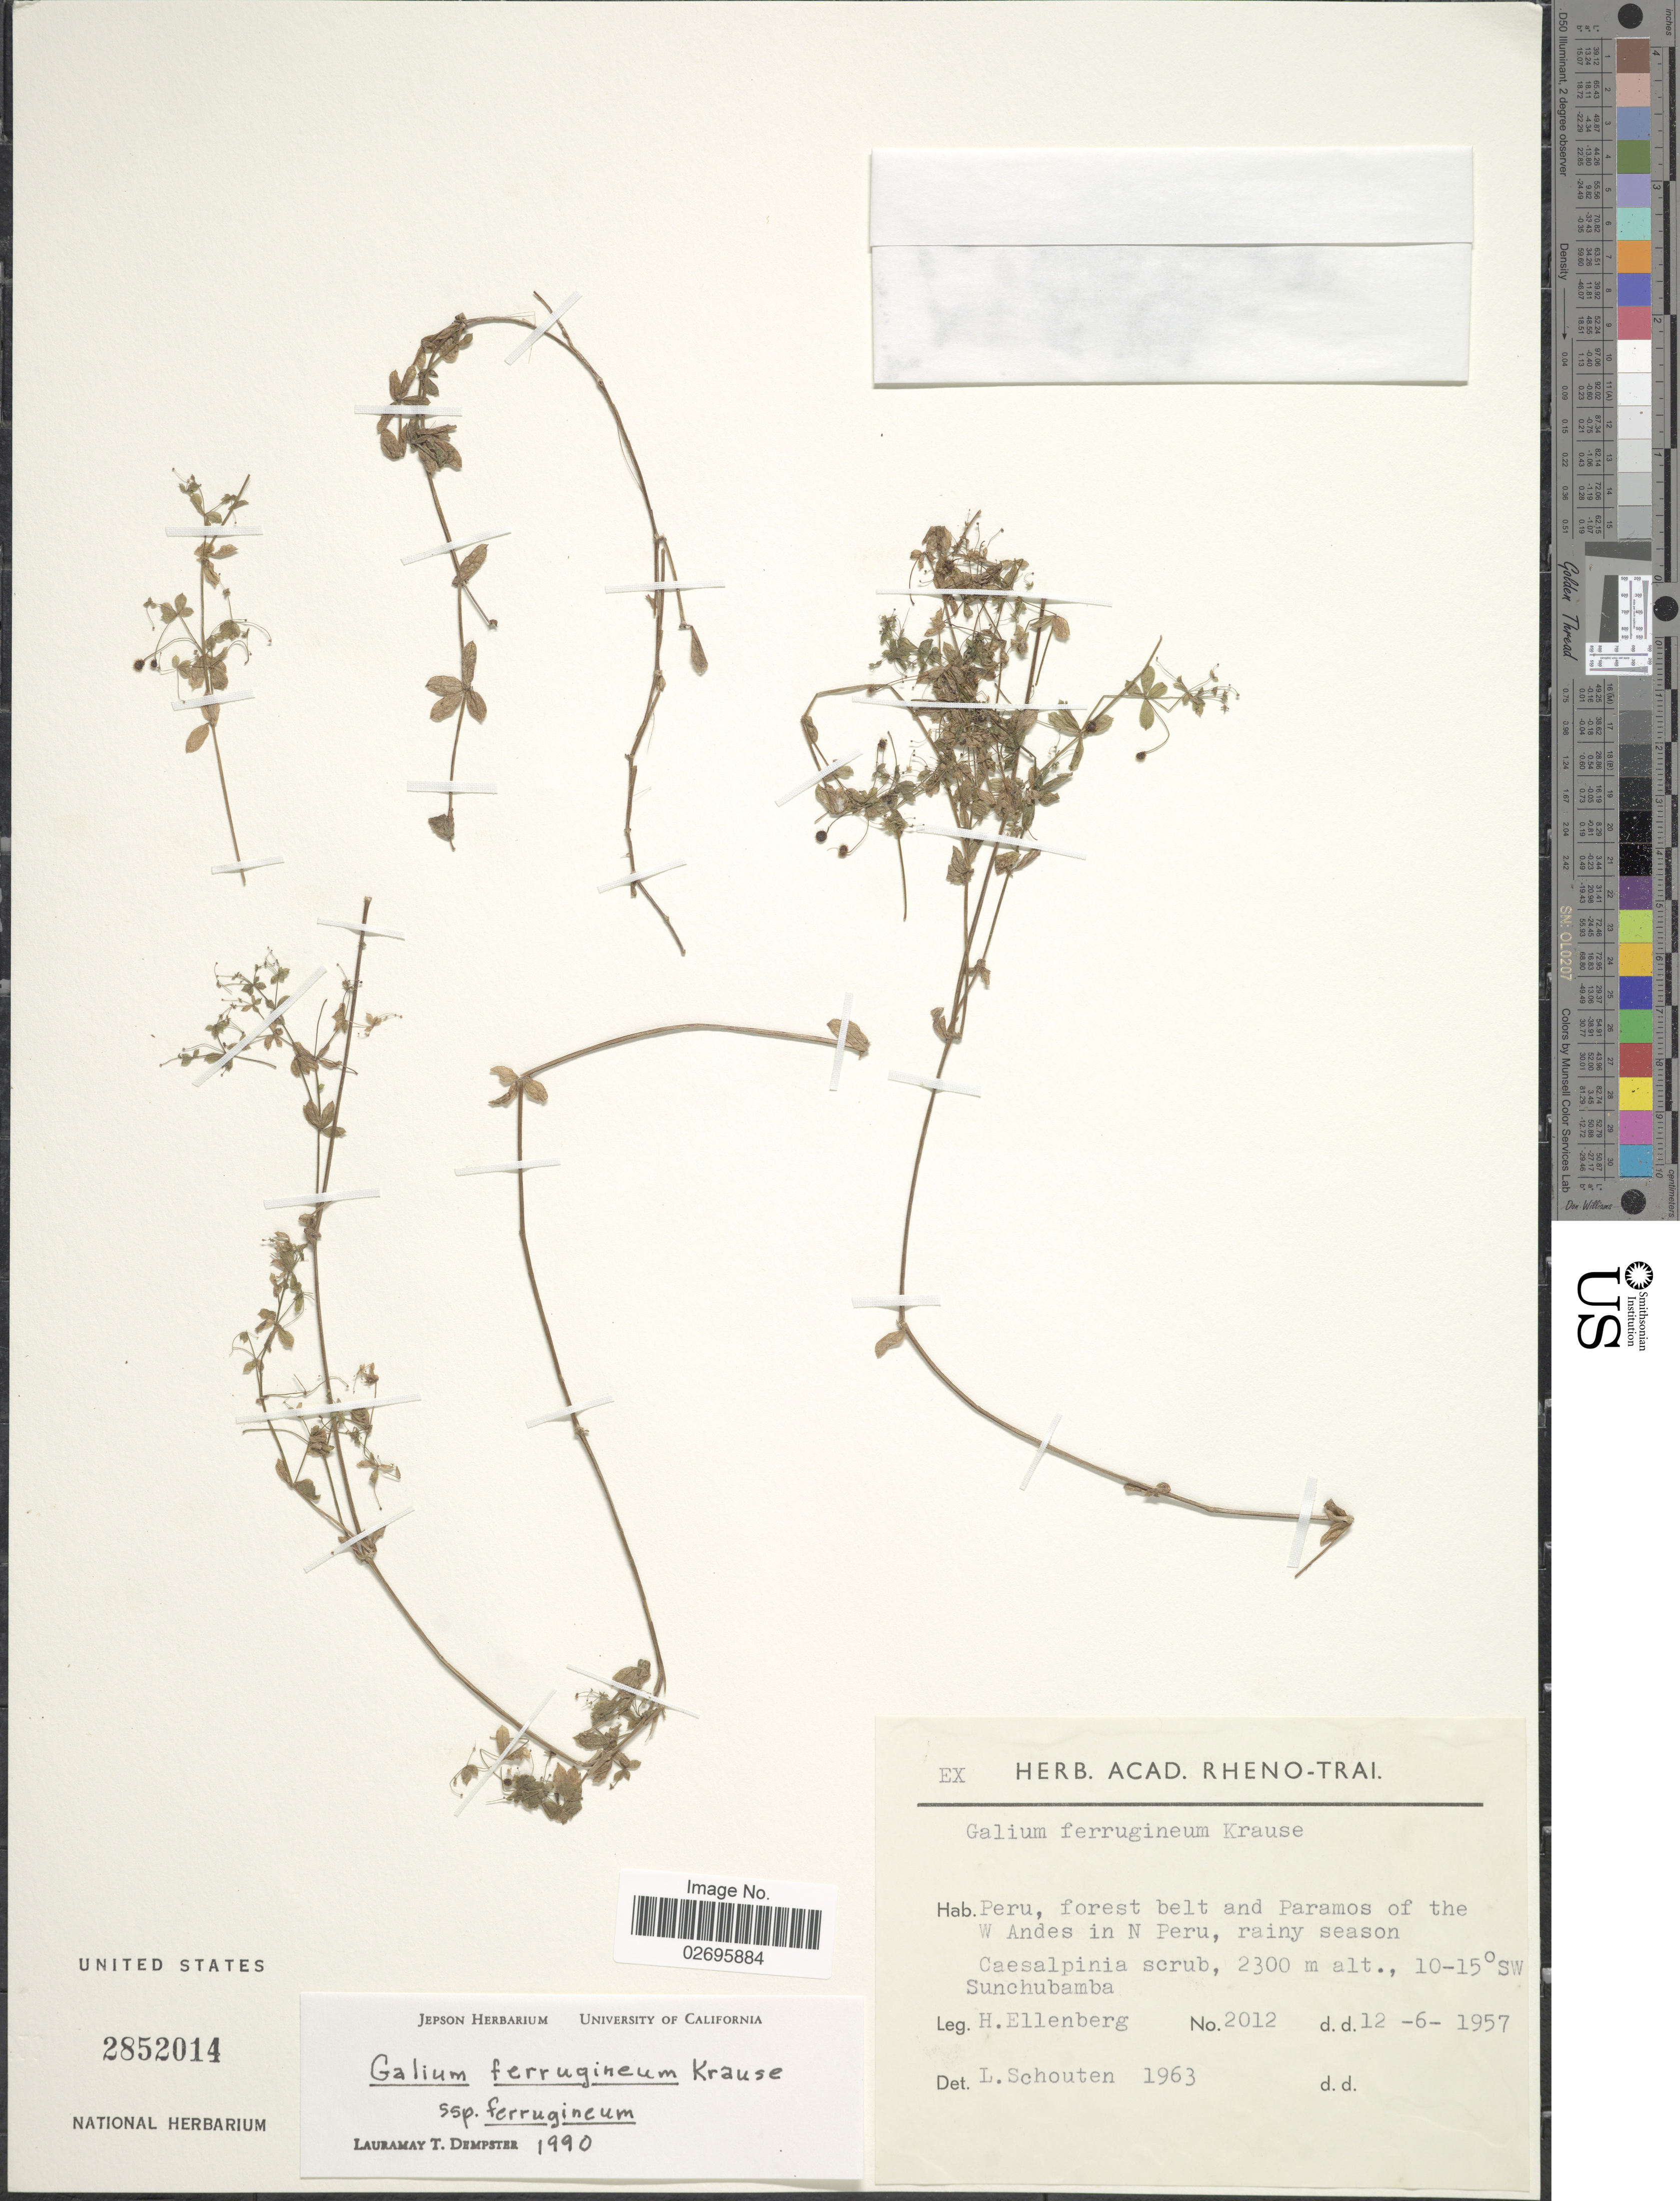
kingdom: Plantae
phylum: Tracheophyta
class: Magnoliopsida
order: Gentianales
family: Rubiaceae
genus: Galium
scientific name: Galium ferrugineum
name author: K. Krause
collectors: H. Ellenberg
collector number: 2012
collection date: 1957-06-12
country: Peru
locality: Forest belt and Paramos of the W Andes in N Peru, rainy season Caesalpinia scrub, Sunchubamba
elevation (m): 2300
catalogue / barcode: US 2852014